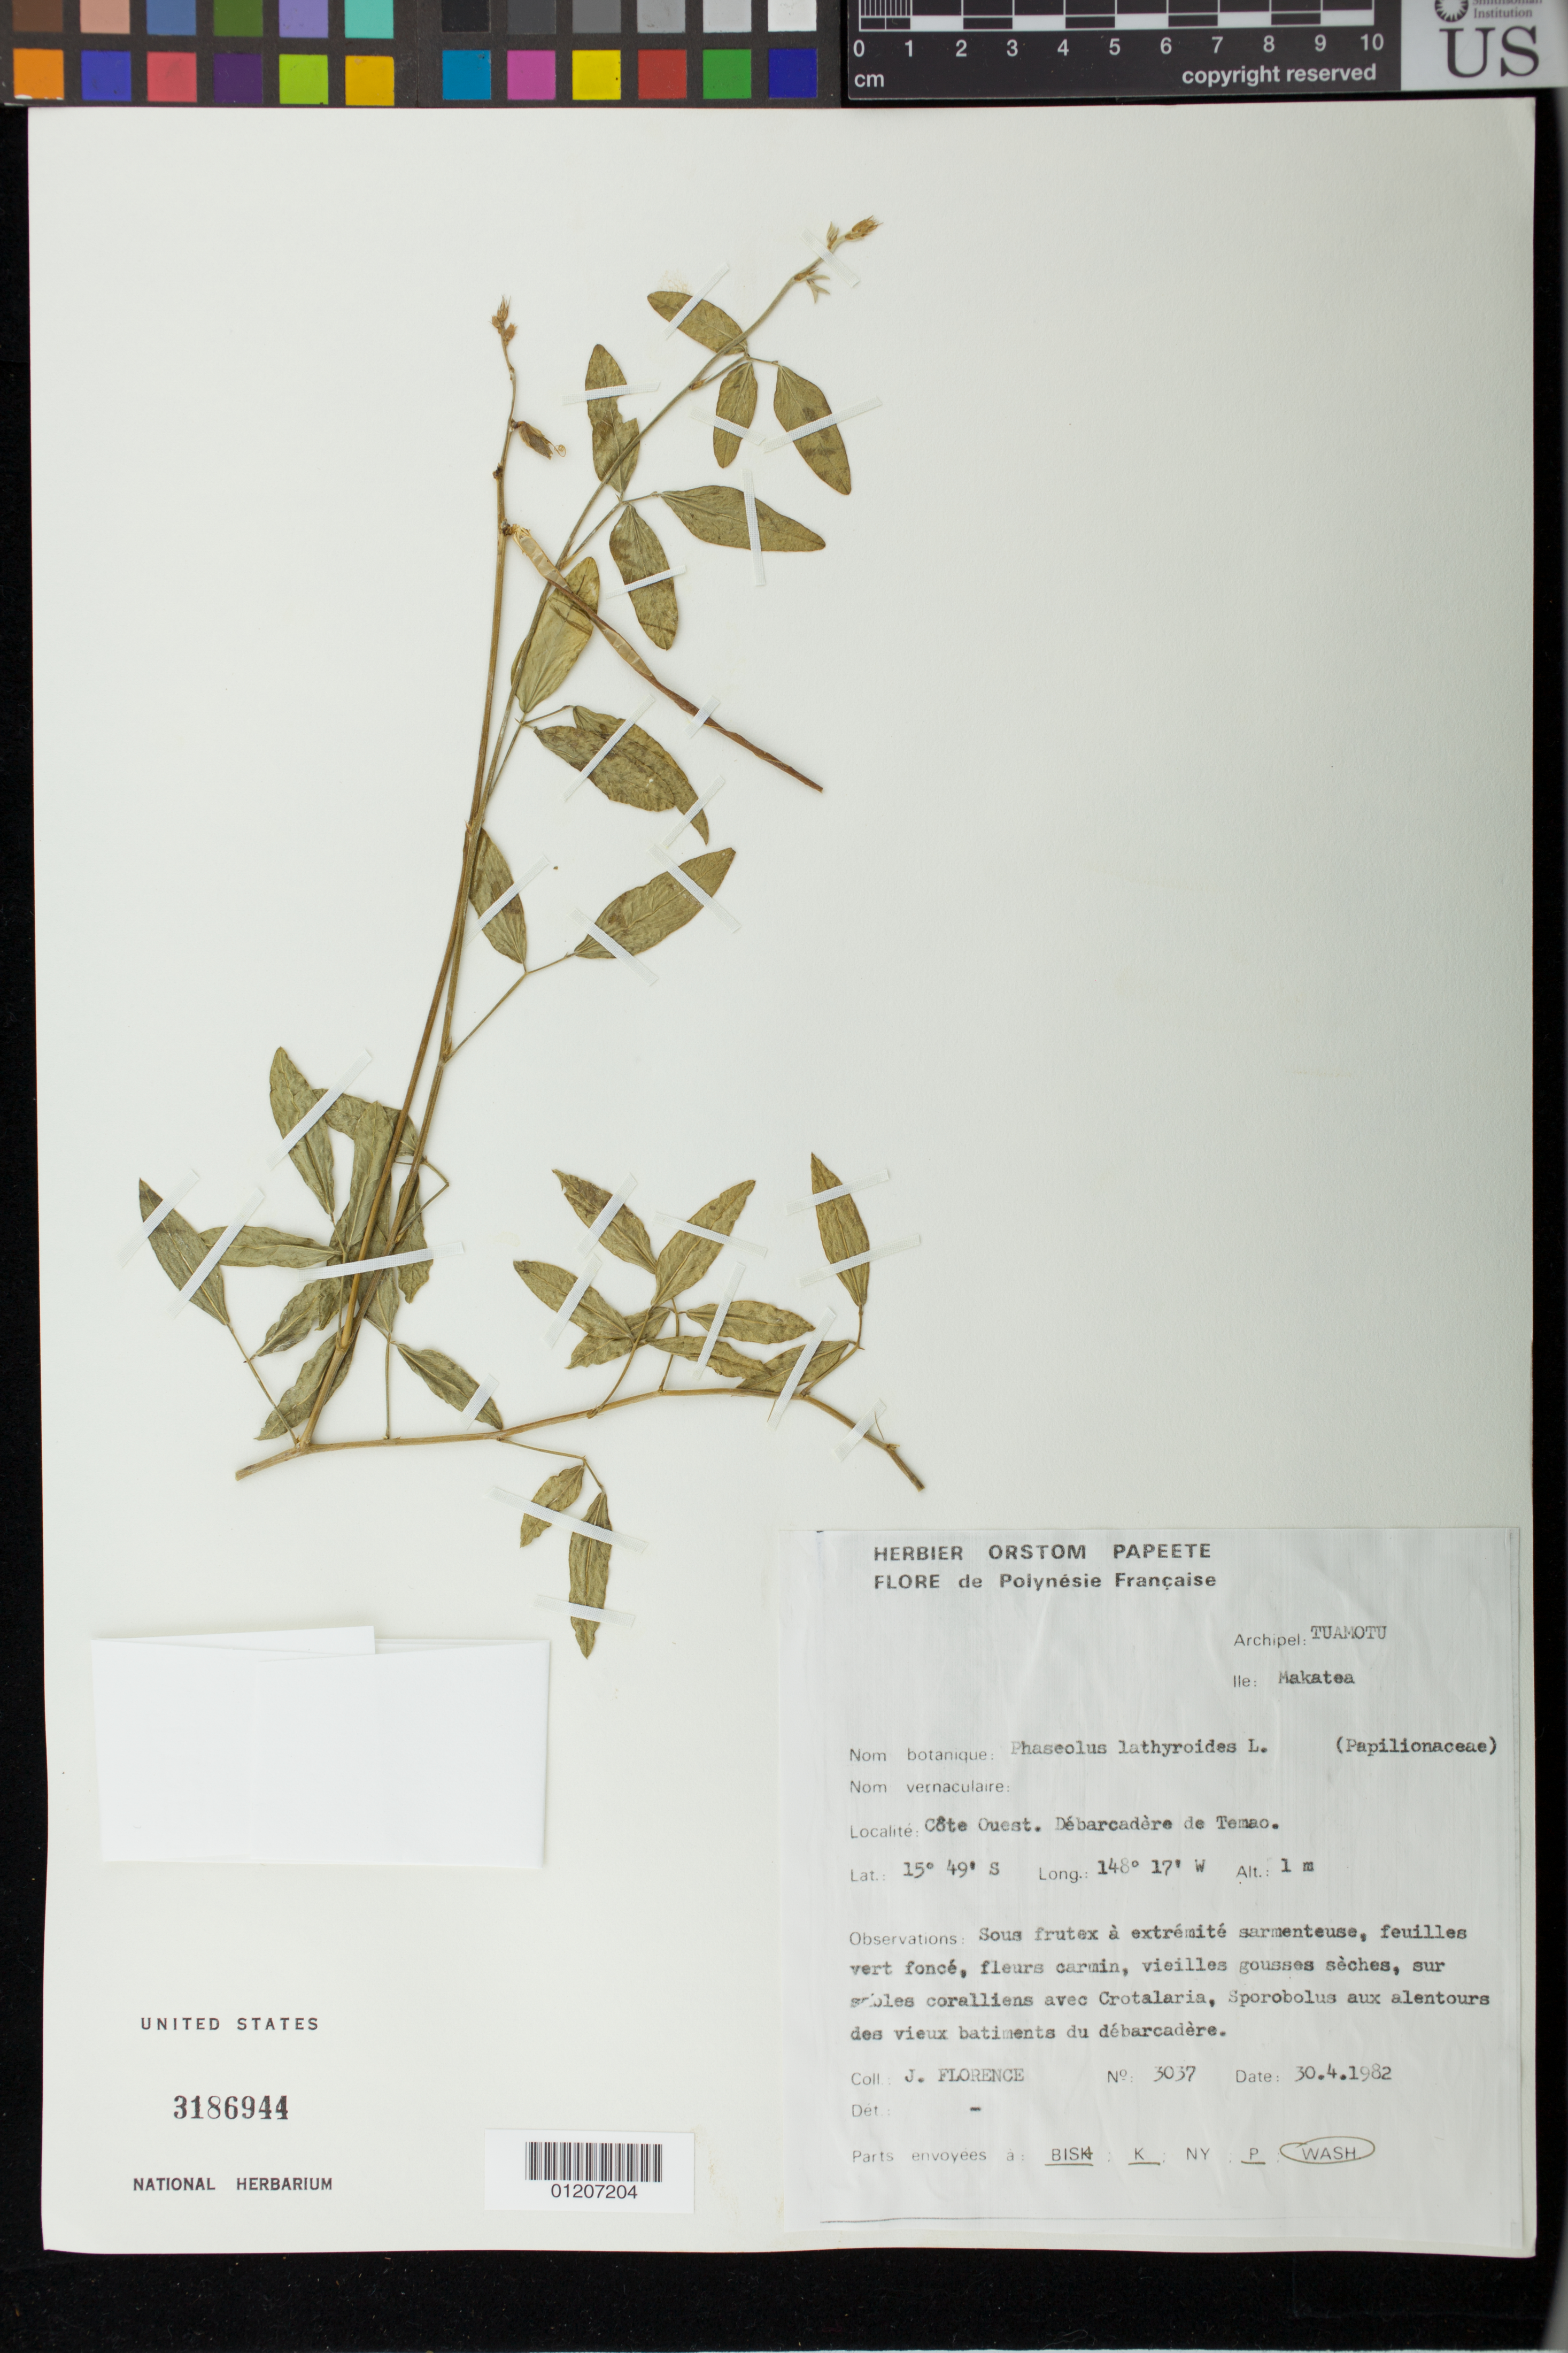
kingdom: Plantae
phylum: Tracheophyta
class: Magnoliopsida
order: Fabales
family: Fabaceae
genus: Macroptilium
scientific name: Macroptilium lathyroides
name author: (L.) Urb.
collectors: J. Florence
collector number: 3037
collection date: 1982-04-30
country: French Polynesia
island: Makatea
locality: aux alentours des vieux batiments du debarcadere. Còte ouest. Dèbarcadère de Temao.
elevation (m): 1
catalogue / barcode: US 3186944